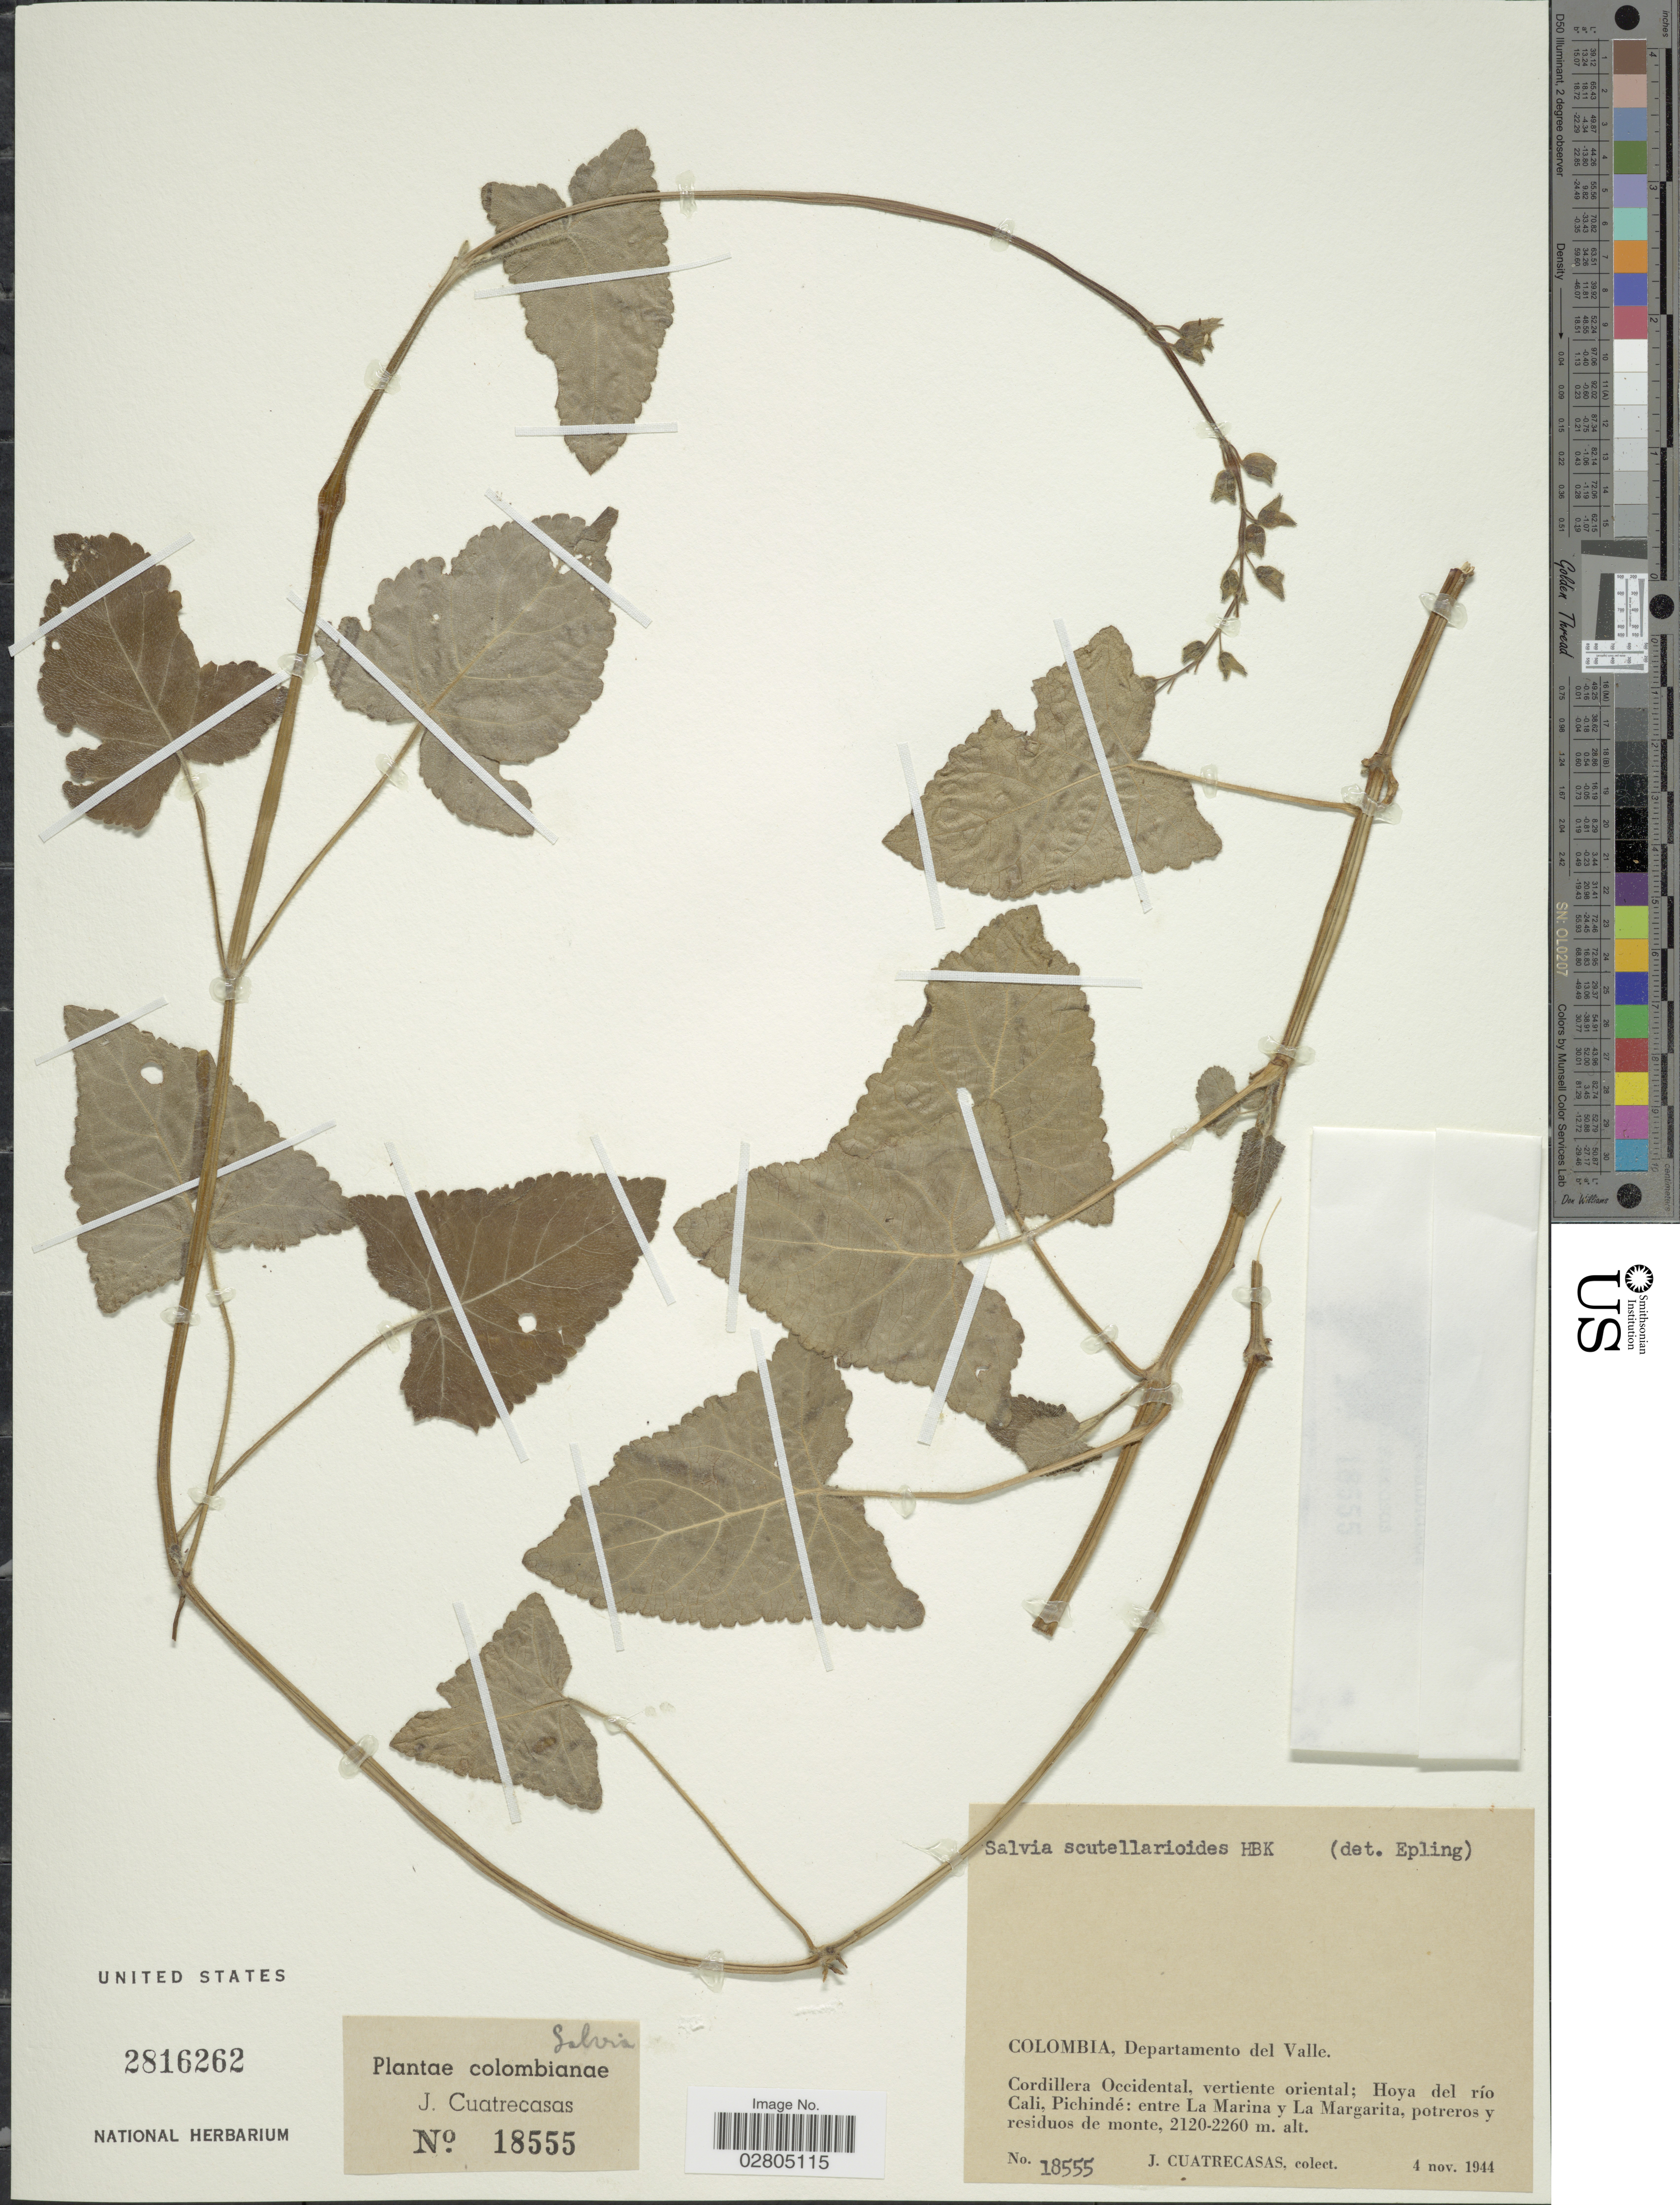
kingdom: Plantae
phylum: Tracheophyta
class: Magnoliopsida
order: Lamiales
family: Lamiaceae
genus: Salvia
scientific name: Salvia scutellarioides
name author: Kunth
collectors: J. Cuatrecasas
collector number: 18555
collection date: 1944-11-04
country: Colombia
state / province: Valle del Cauca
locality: Departamento del Valle, Cordillera Oriental, vertiente oriental, Hoya del río Cali, Pichindé, entre La Marina y La Margarita, potretos y residuos de monte.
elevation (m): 2120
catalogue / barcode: US 2816262